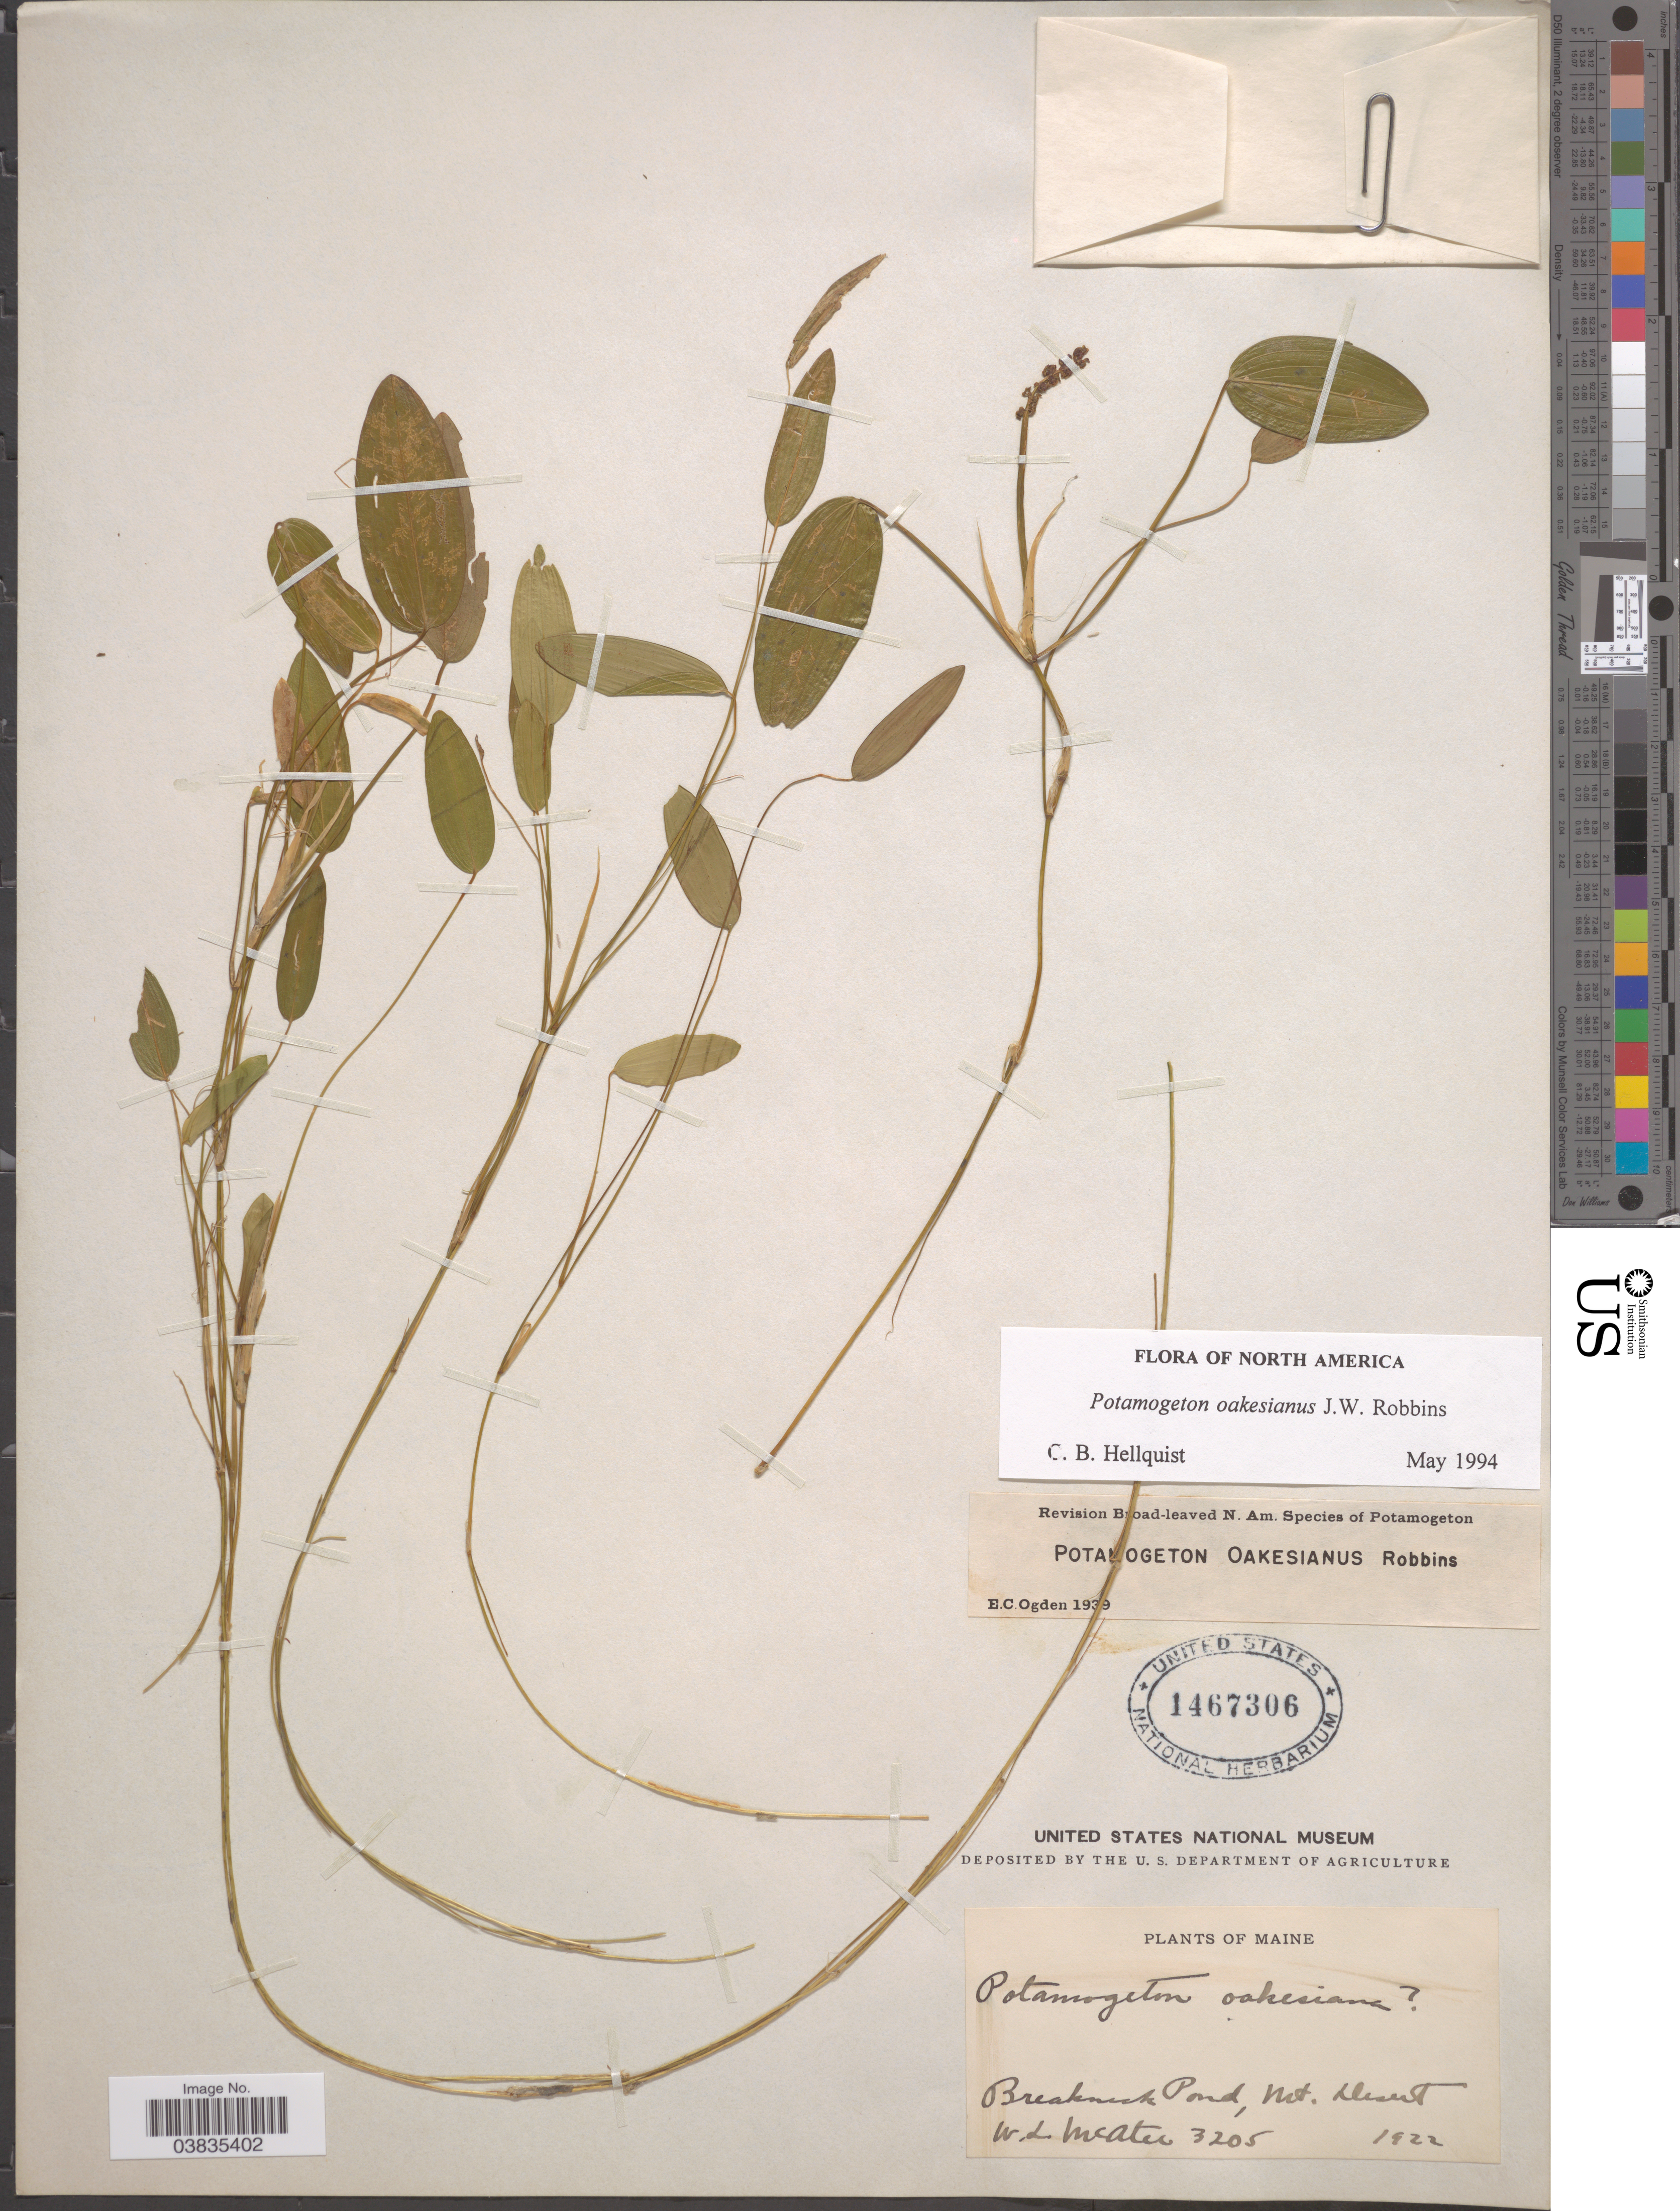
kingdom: Plantae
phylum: Tracheophyta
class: Liliopsida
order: Alismatales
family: Potamogetonaceae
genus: Potamogeton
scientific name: Potamogeton oakesianus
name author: J.W. Robbins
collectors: W. McAtee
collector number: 3205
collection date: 1922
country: United States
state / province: Maine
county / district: Hancock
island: Mt. Desert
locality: Breakneck Pond, Mt. Desert.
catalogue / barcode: US 1467306